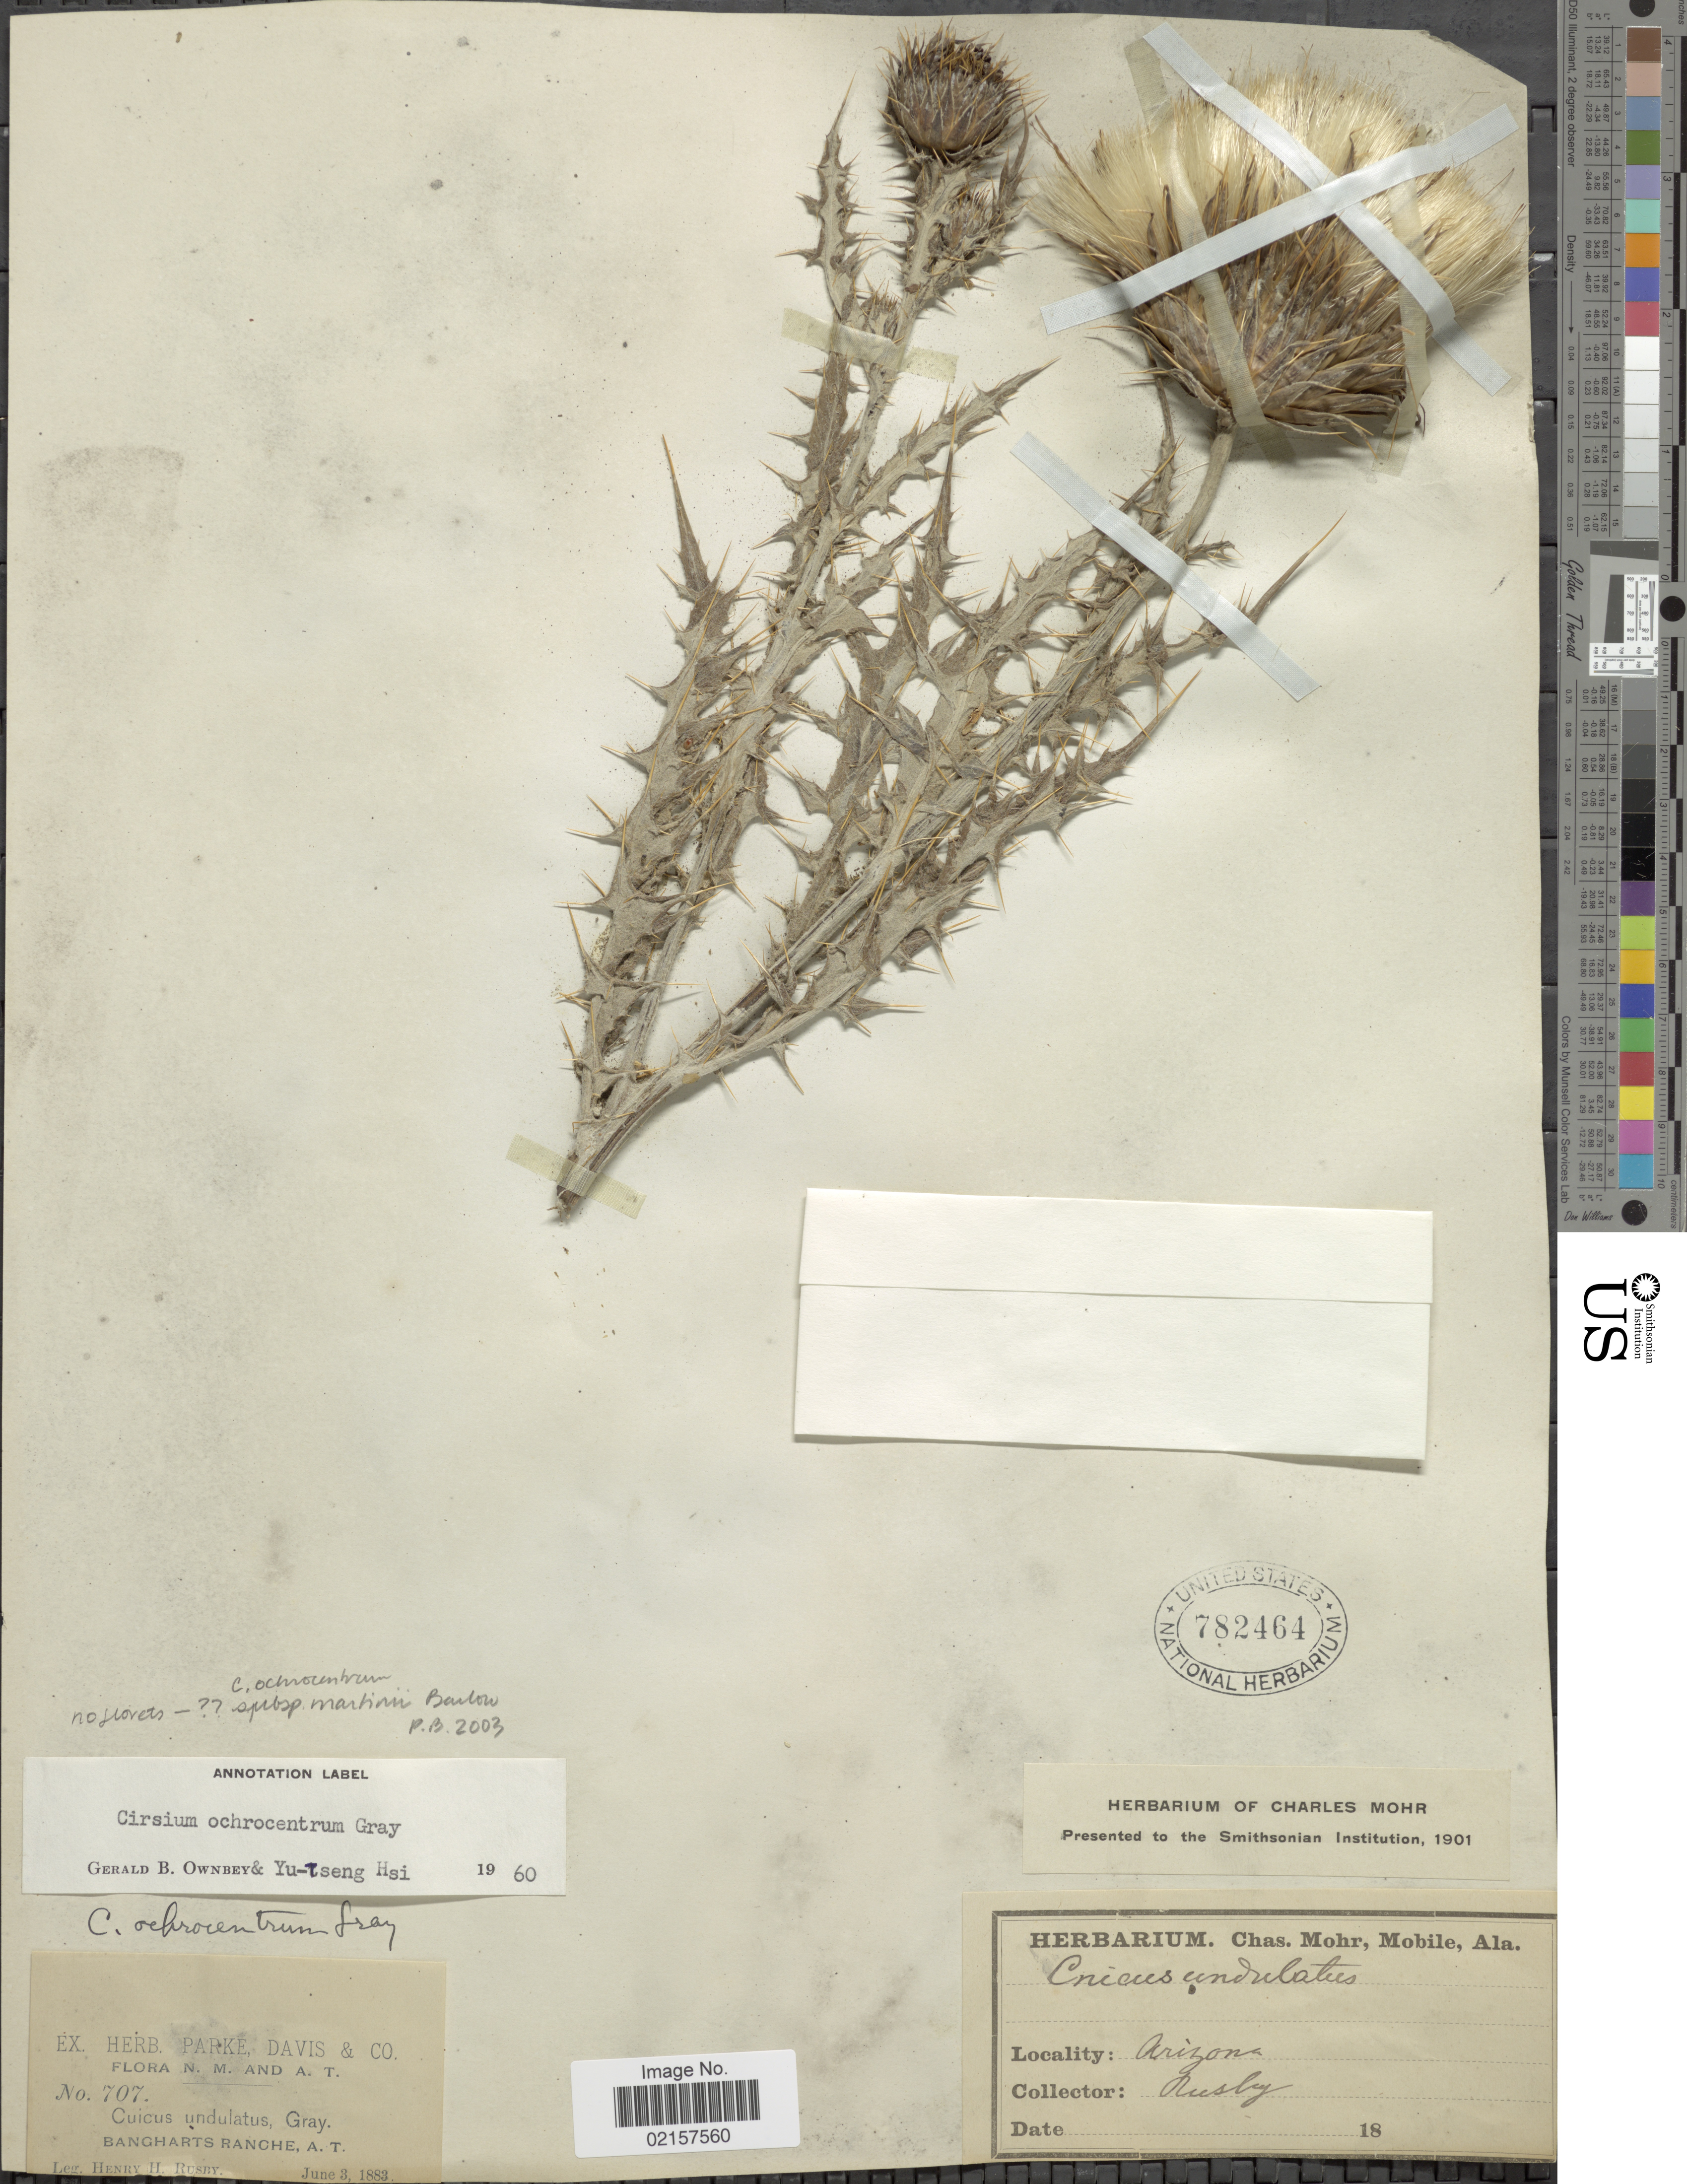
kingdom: Plantae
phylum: Tracheophyta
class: Magnoliopsida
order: Asterales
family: Asteraceae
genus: Cirsium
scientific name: Cirsium ochrocentrum subsp. martinii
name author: Barlow-Irick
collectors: H. H. Rusby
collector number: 707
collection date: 1883-06-03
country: United States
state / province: Arizona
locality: Bancharts Ranche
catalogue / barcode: US 782464